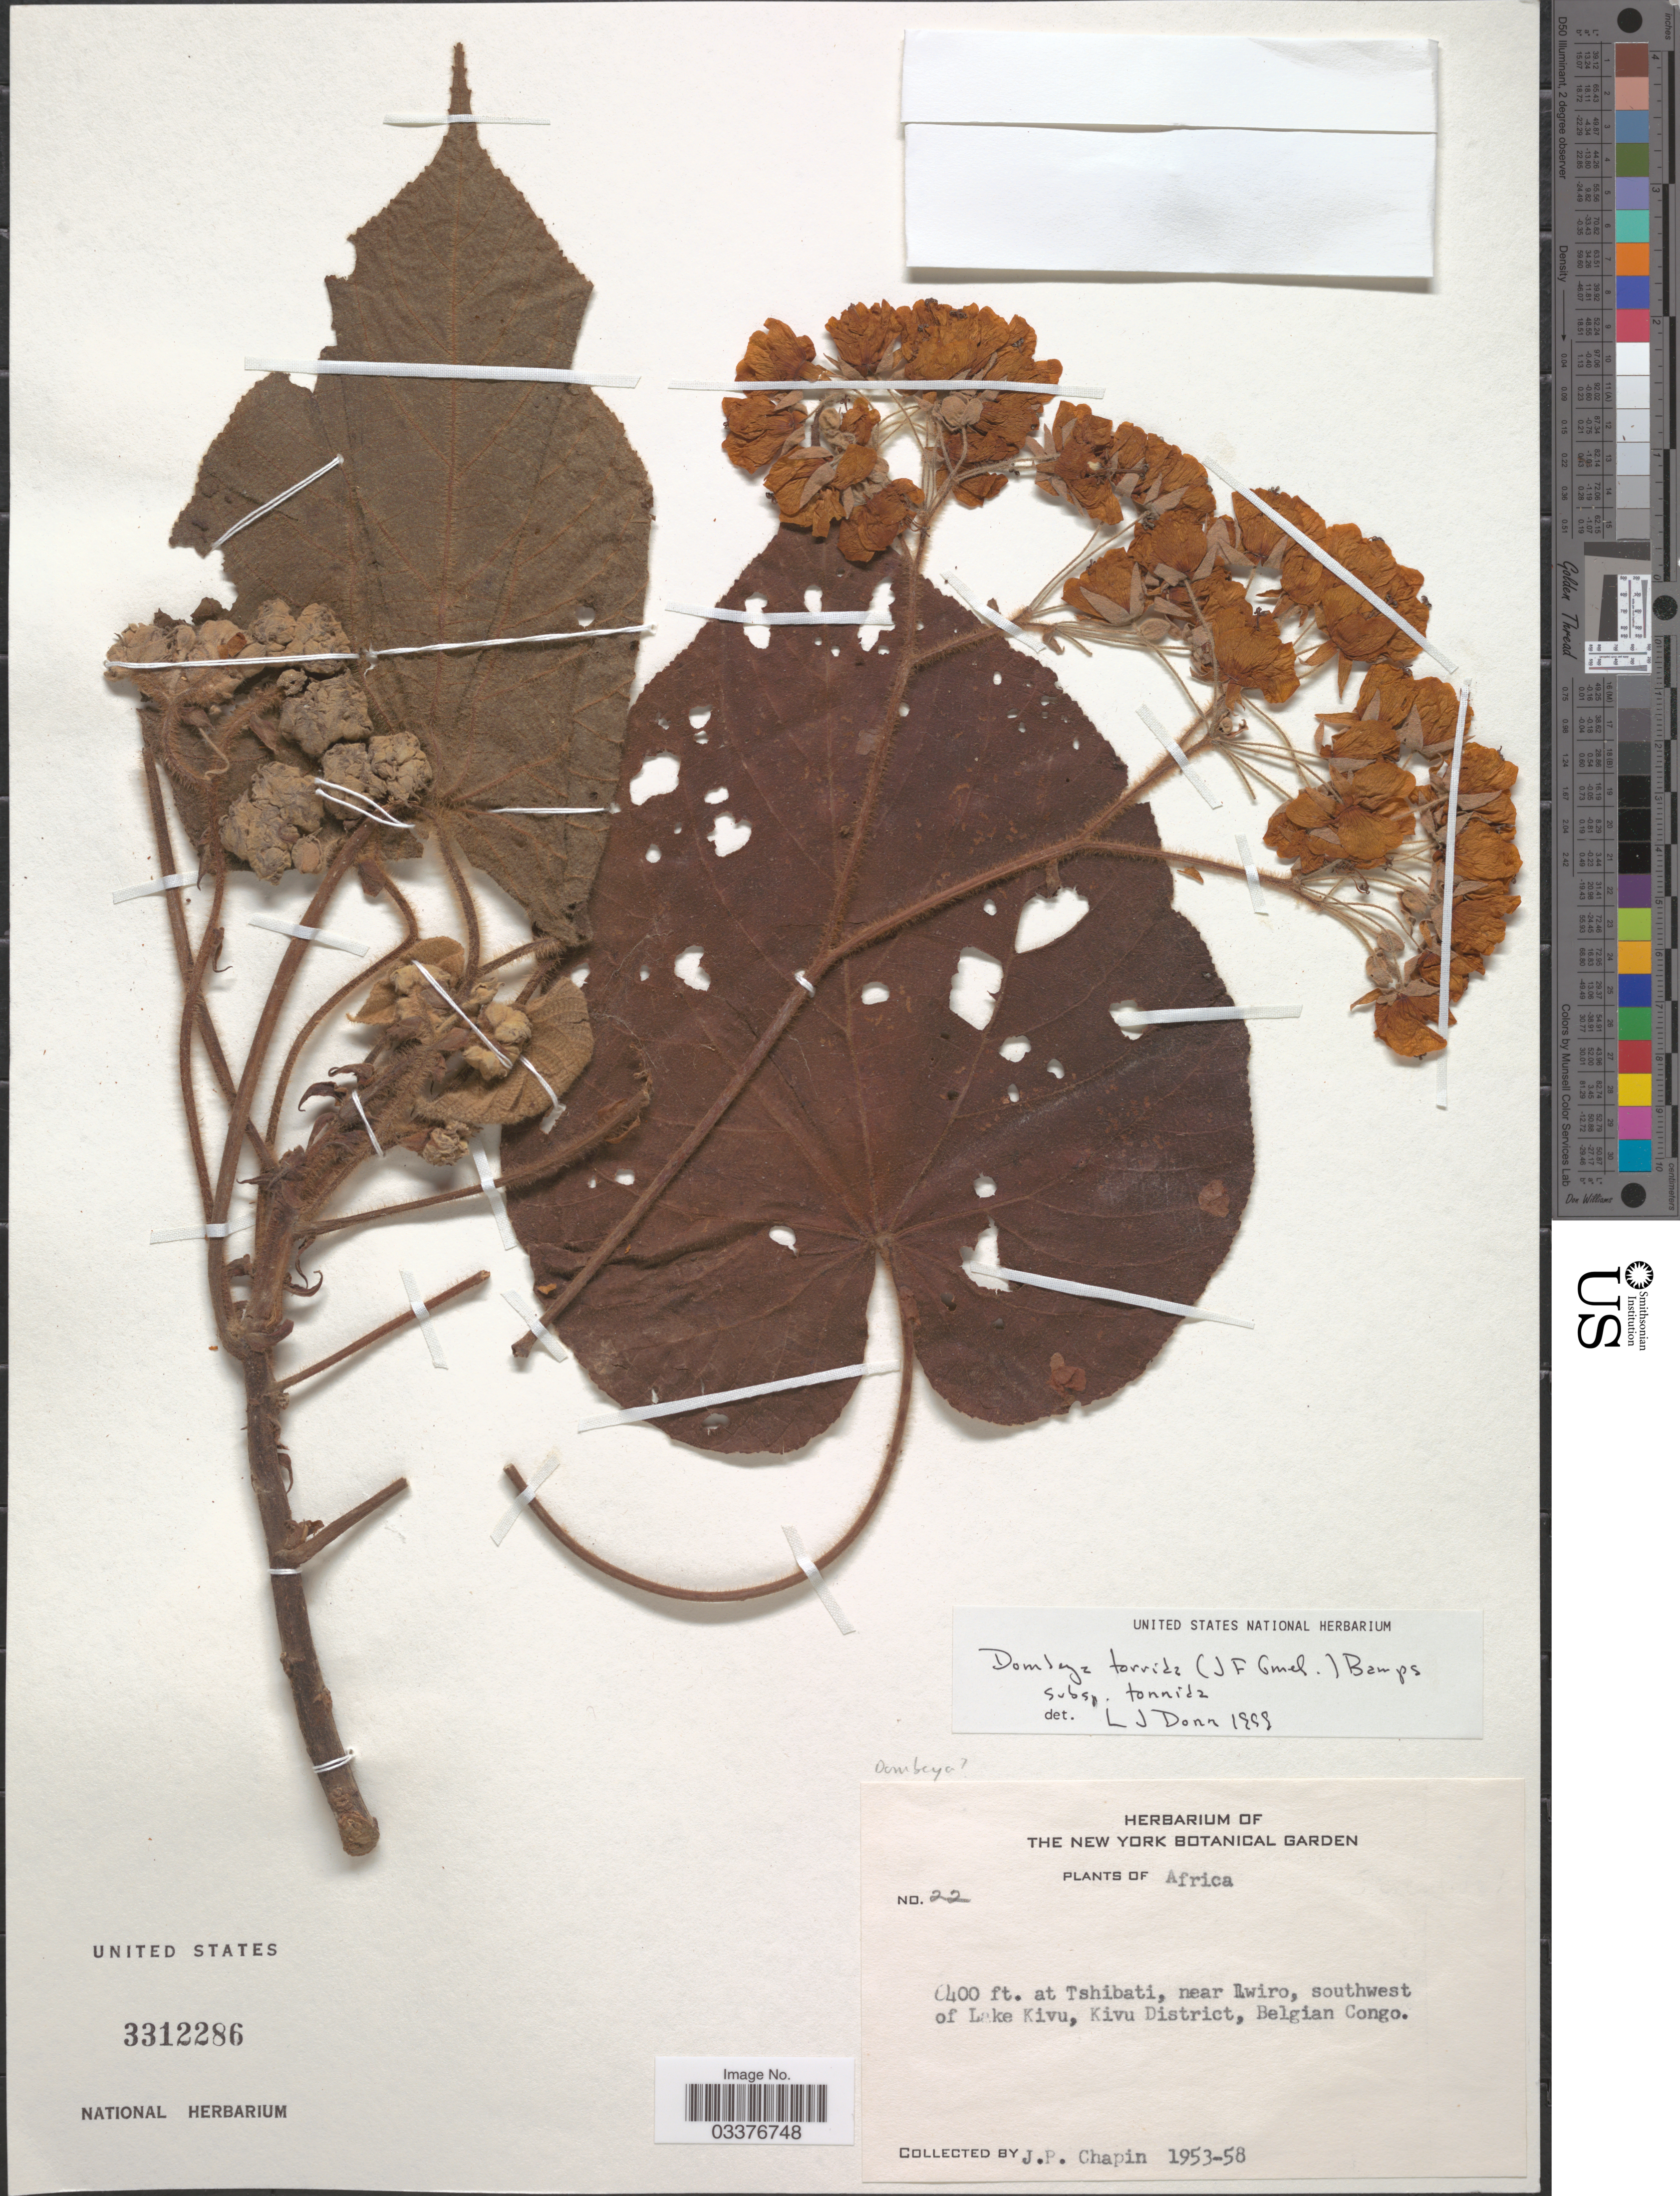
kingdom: Plantae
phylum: Tracheophyta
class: Magnoliopsida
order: Malvales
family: Malvaceae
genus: Dombeya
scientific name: Dombeya torrida subsp. torrida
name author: (J.F. Gmel.) Bamps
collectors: J. Chapin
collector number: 22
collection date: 1953/1958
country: Congo, Democratic Republic of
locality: Africa. At Tshibati, near Nwiro, southwest of Lake Kivu, Kivu District, Belgian Congo.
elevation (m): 1951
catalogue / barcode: US 3312286